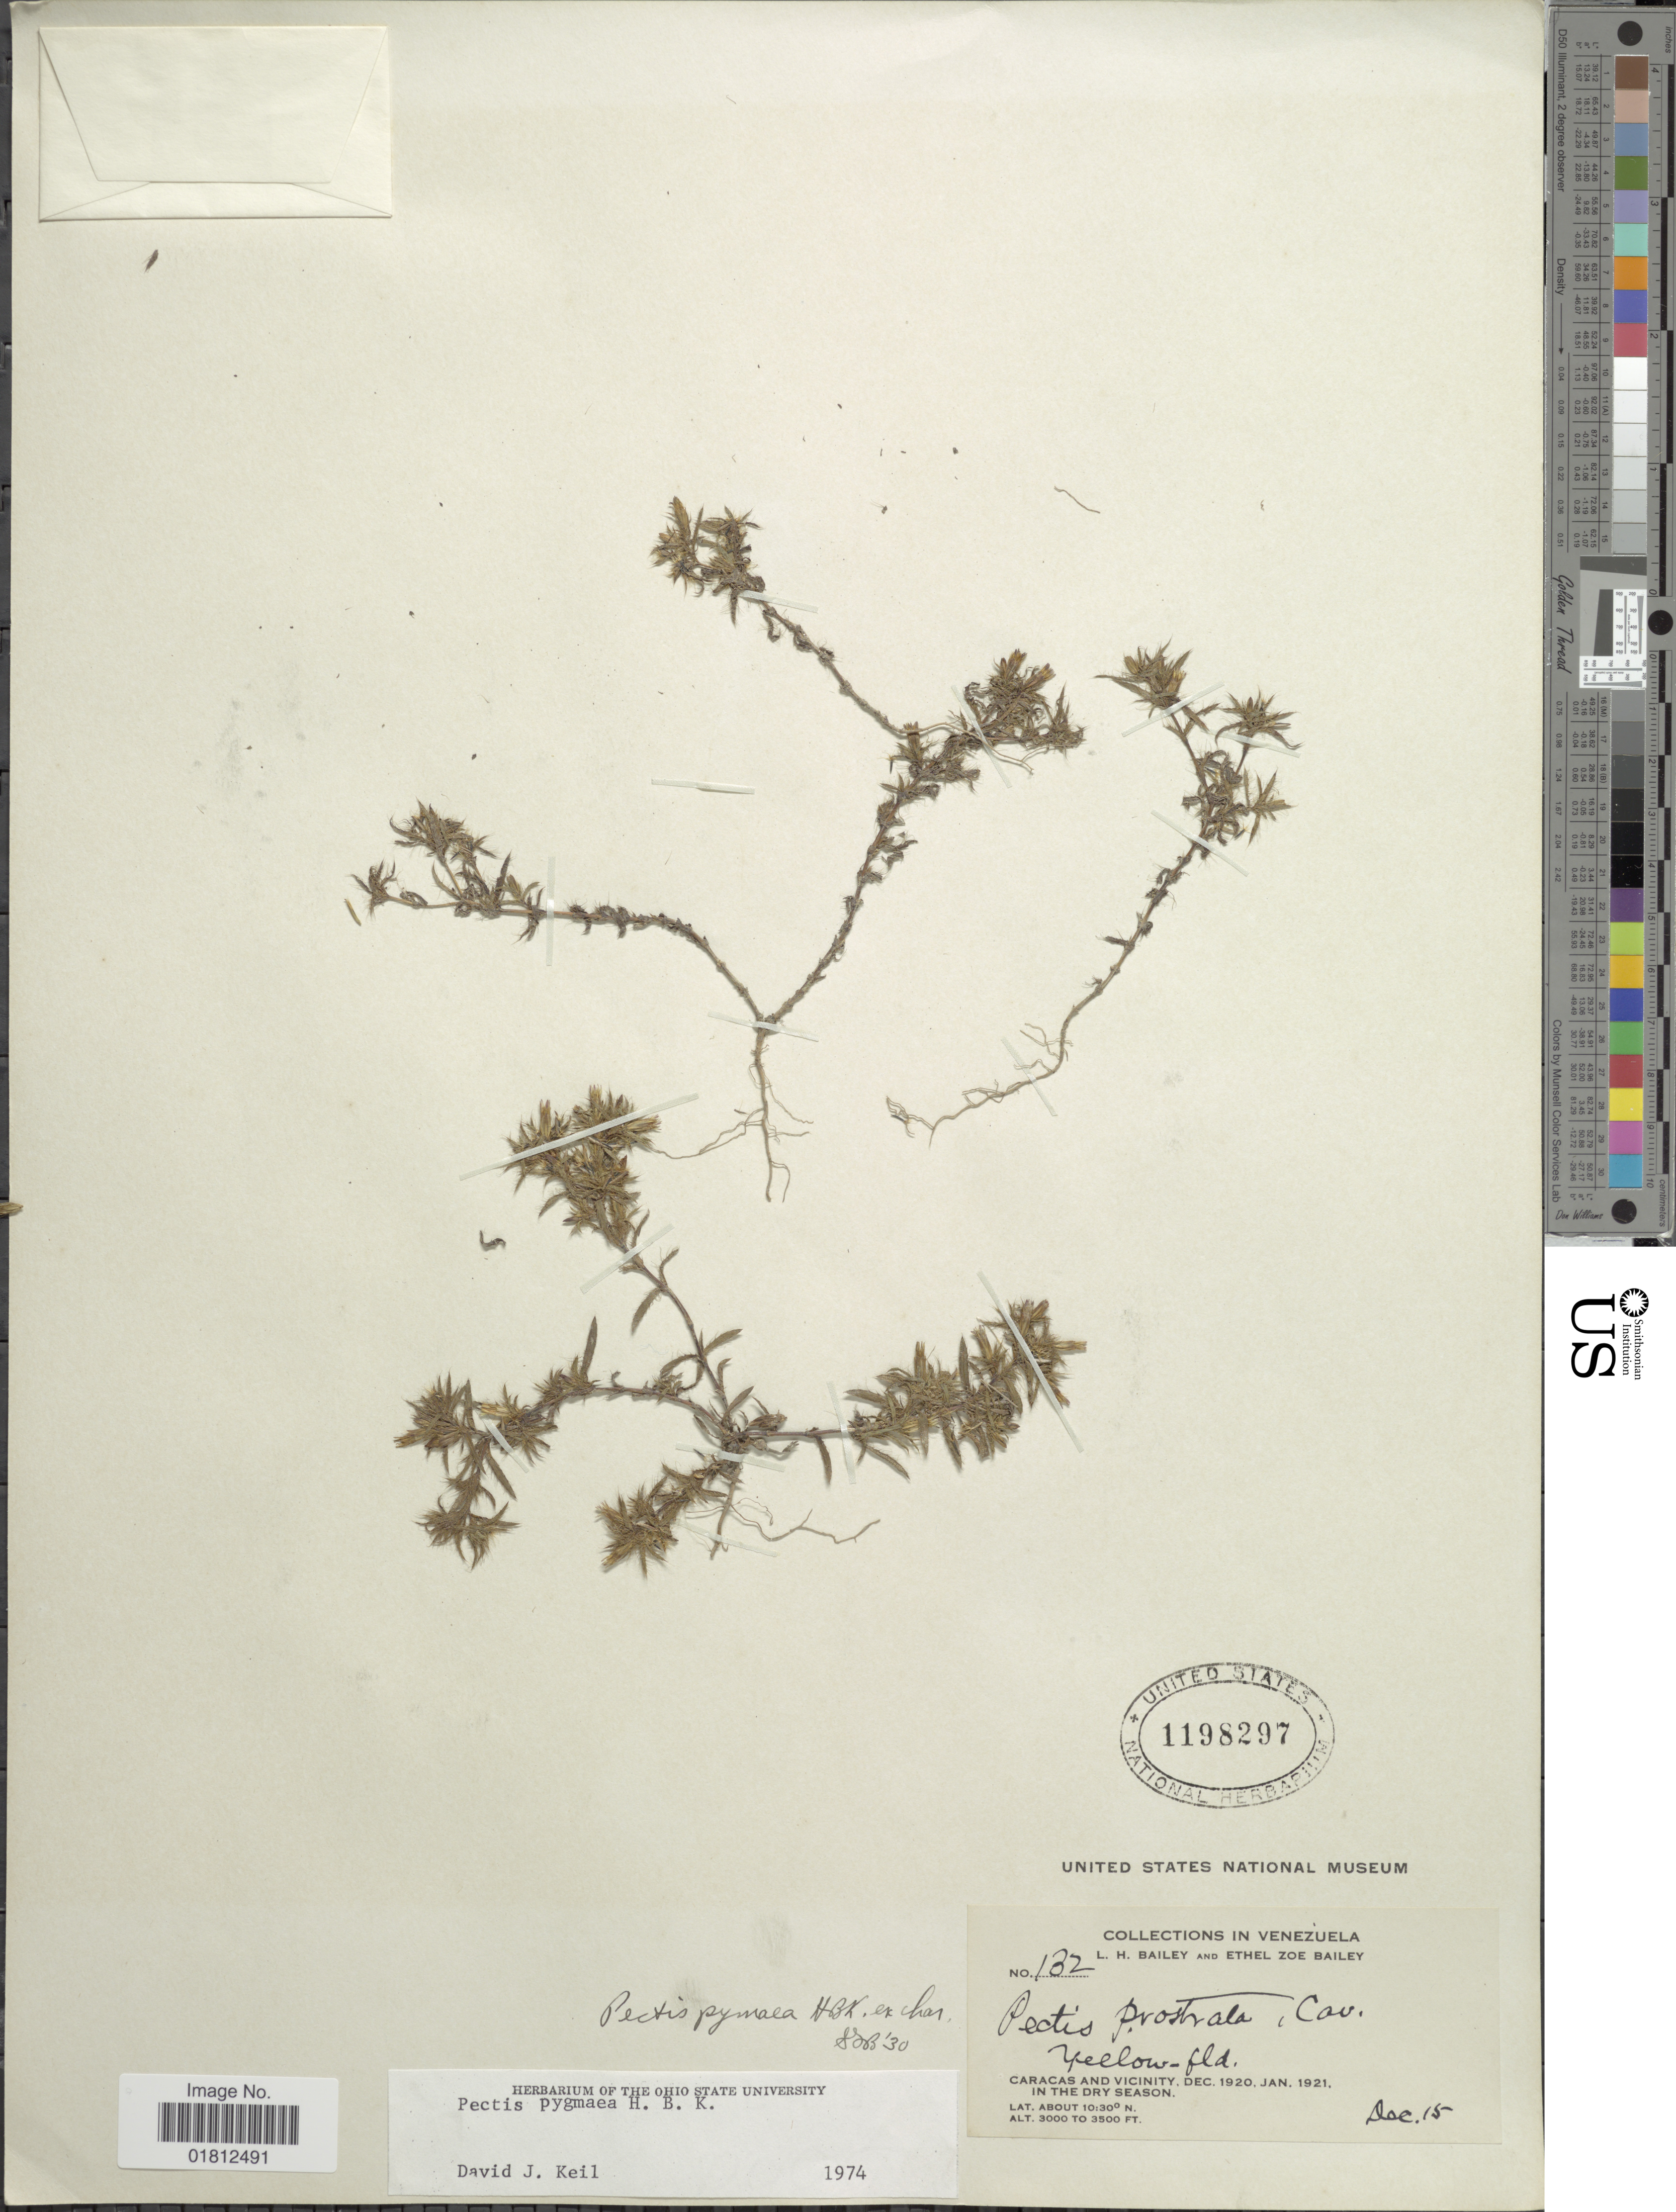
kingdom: Plantae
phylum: Tracheophyta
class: Magnoliopsida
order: Asterales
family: Asteraceae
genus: Pectis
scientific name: Pectis pygmaea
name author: Kunth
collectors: L. H. Bailey & E. Z. Bailey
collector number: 132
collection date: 1920-12-15/1921-01-01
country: Venezuela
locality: Caracas and Vicinity, in the dry season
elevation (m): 914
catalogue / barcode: US 1198297